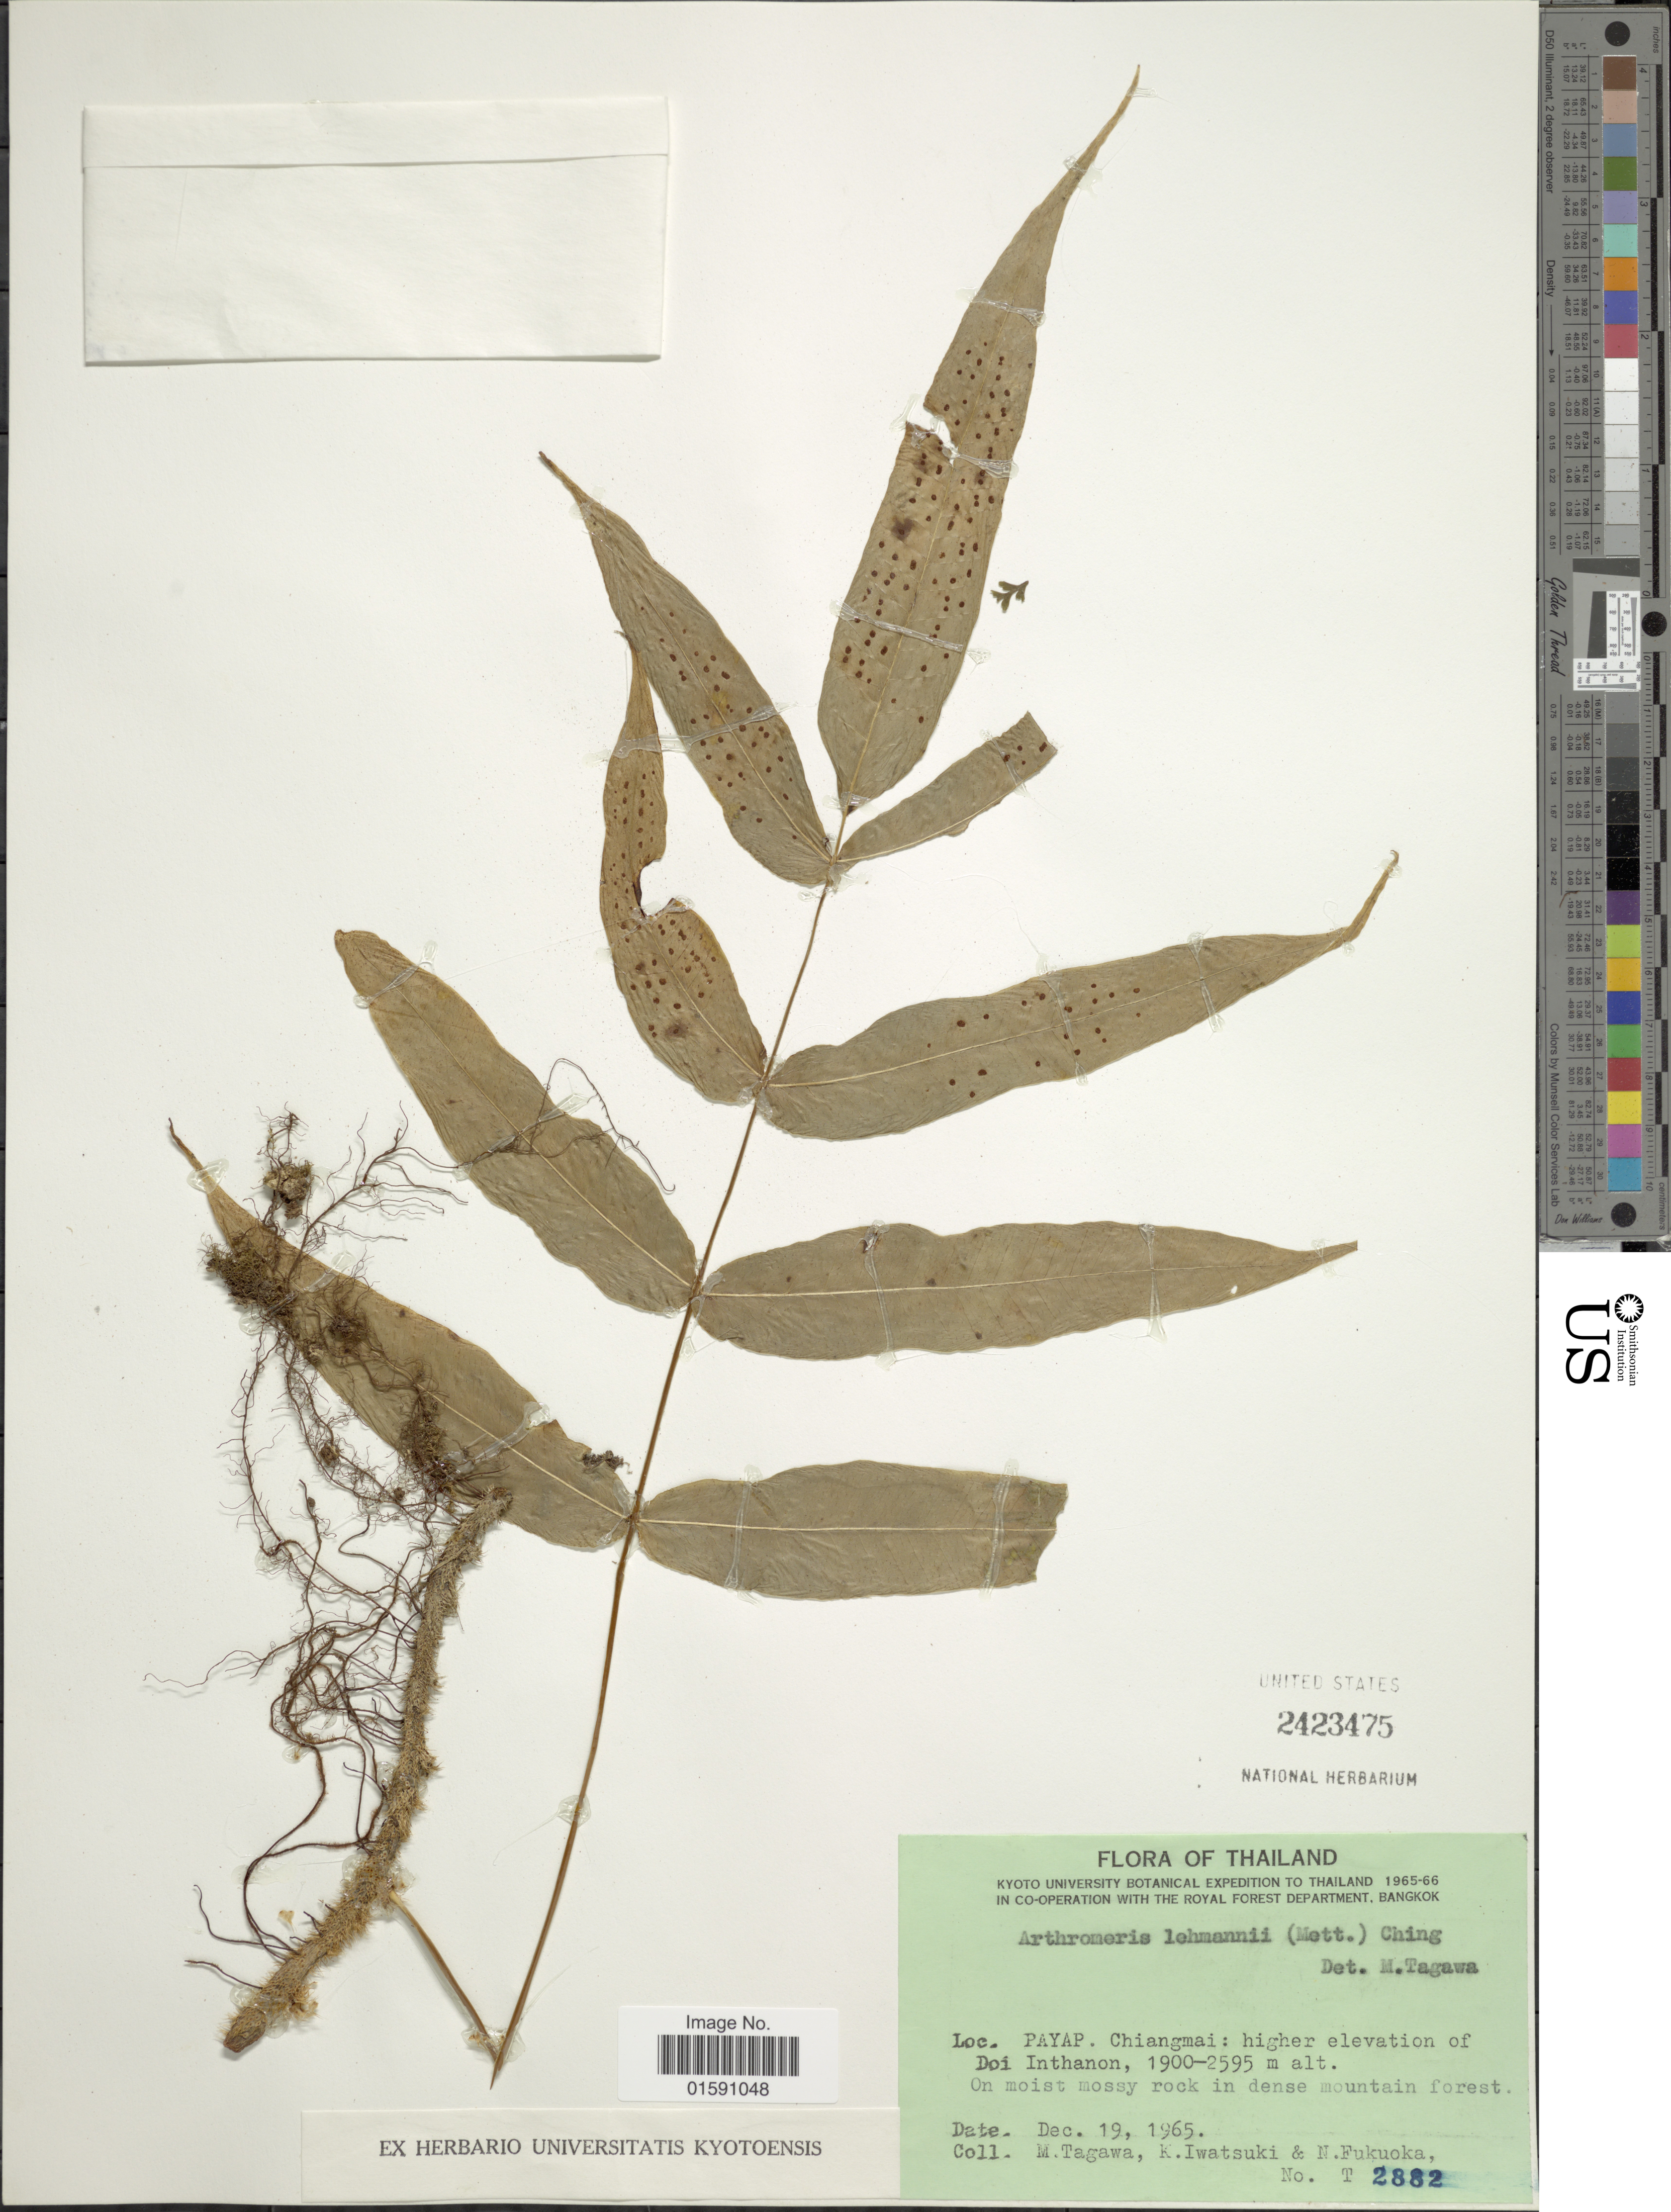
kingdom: Plantae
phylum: Tracheophyta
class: Polypodiopsida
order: Polypodiales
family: Polypodiaceae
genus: Arthromeris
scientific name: Arthromeris lehmannii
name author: (Mett.) Ching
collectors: M. Tagawa, K. Iwatsuki & N. Fukuoka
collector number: T 2882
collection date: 1965-12-19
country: Thailand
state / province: Chiang Mai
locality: Payp. Chiang mai: higher elevation of Doi Inthanon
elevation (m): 1900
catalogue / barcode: US 2423475